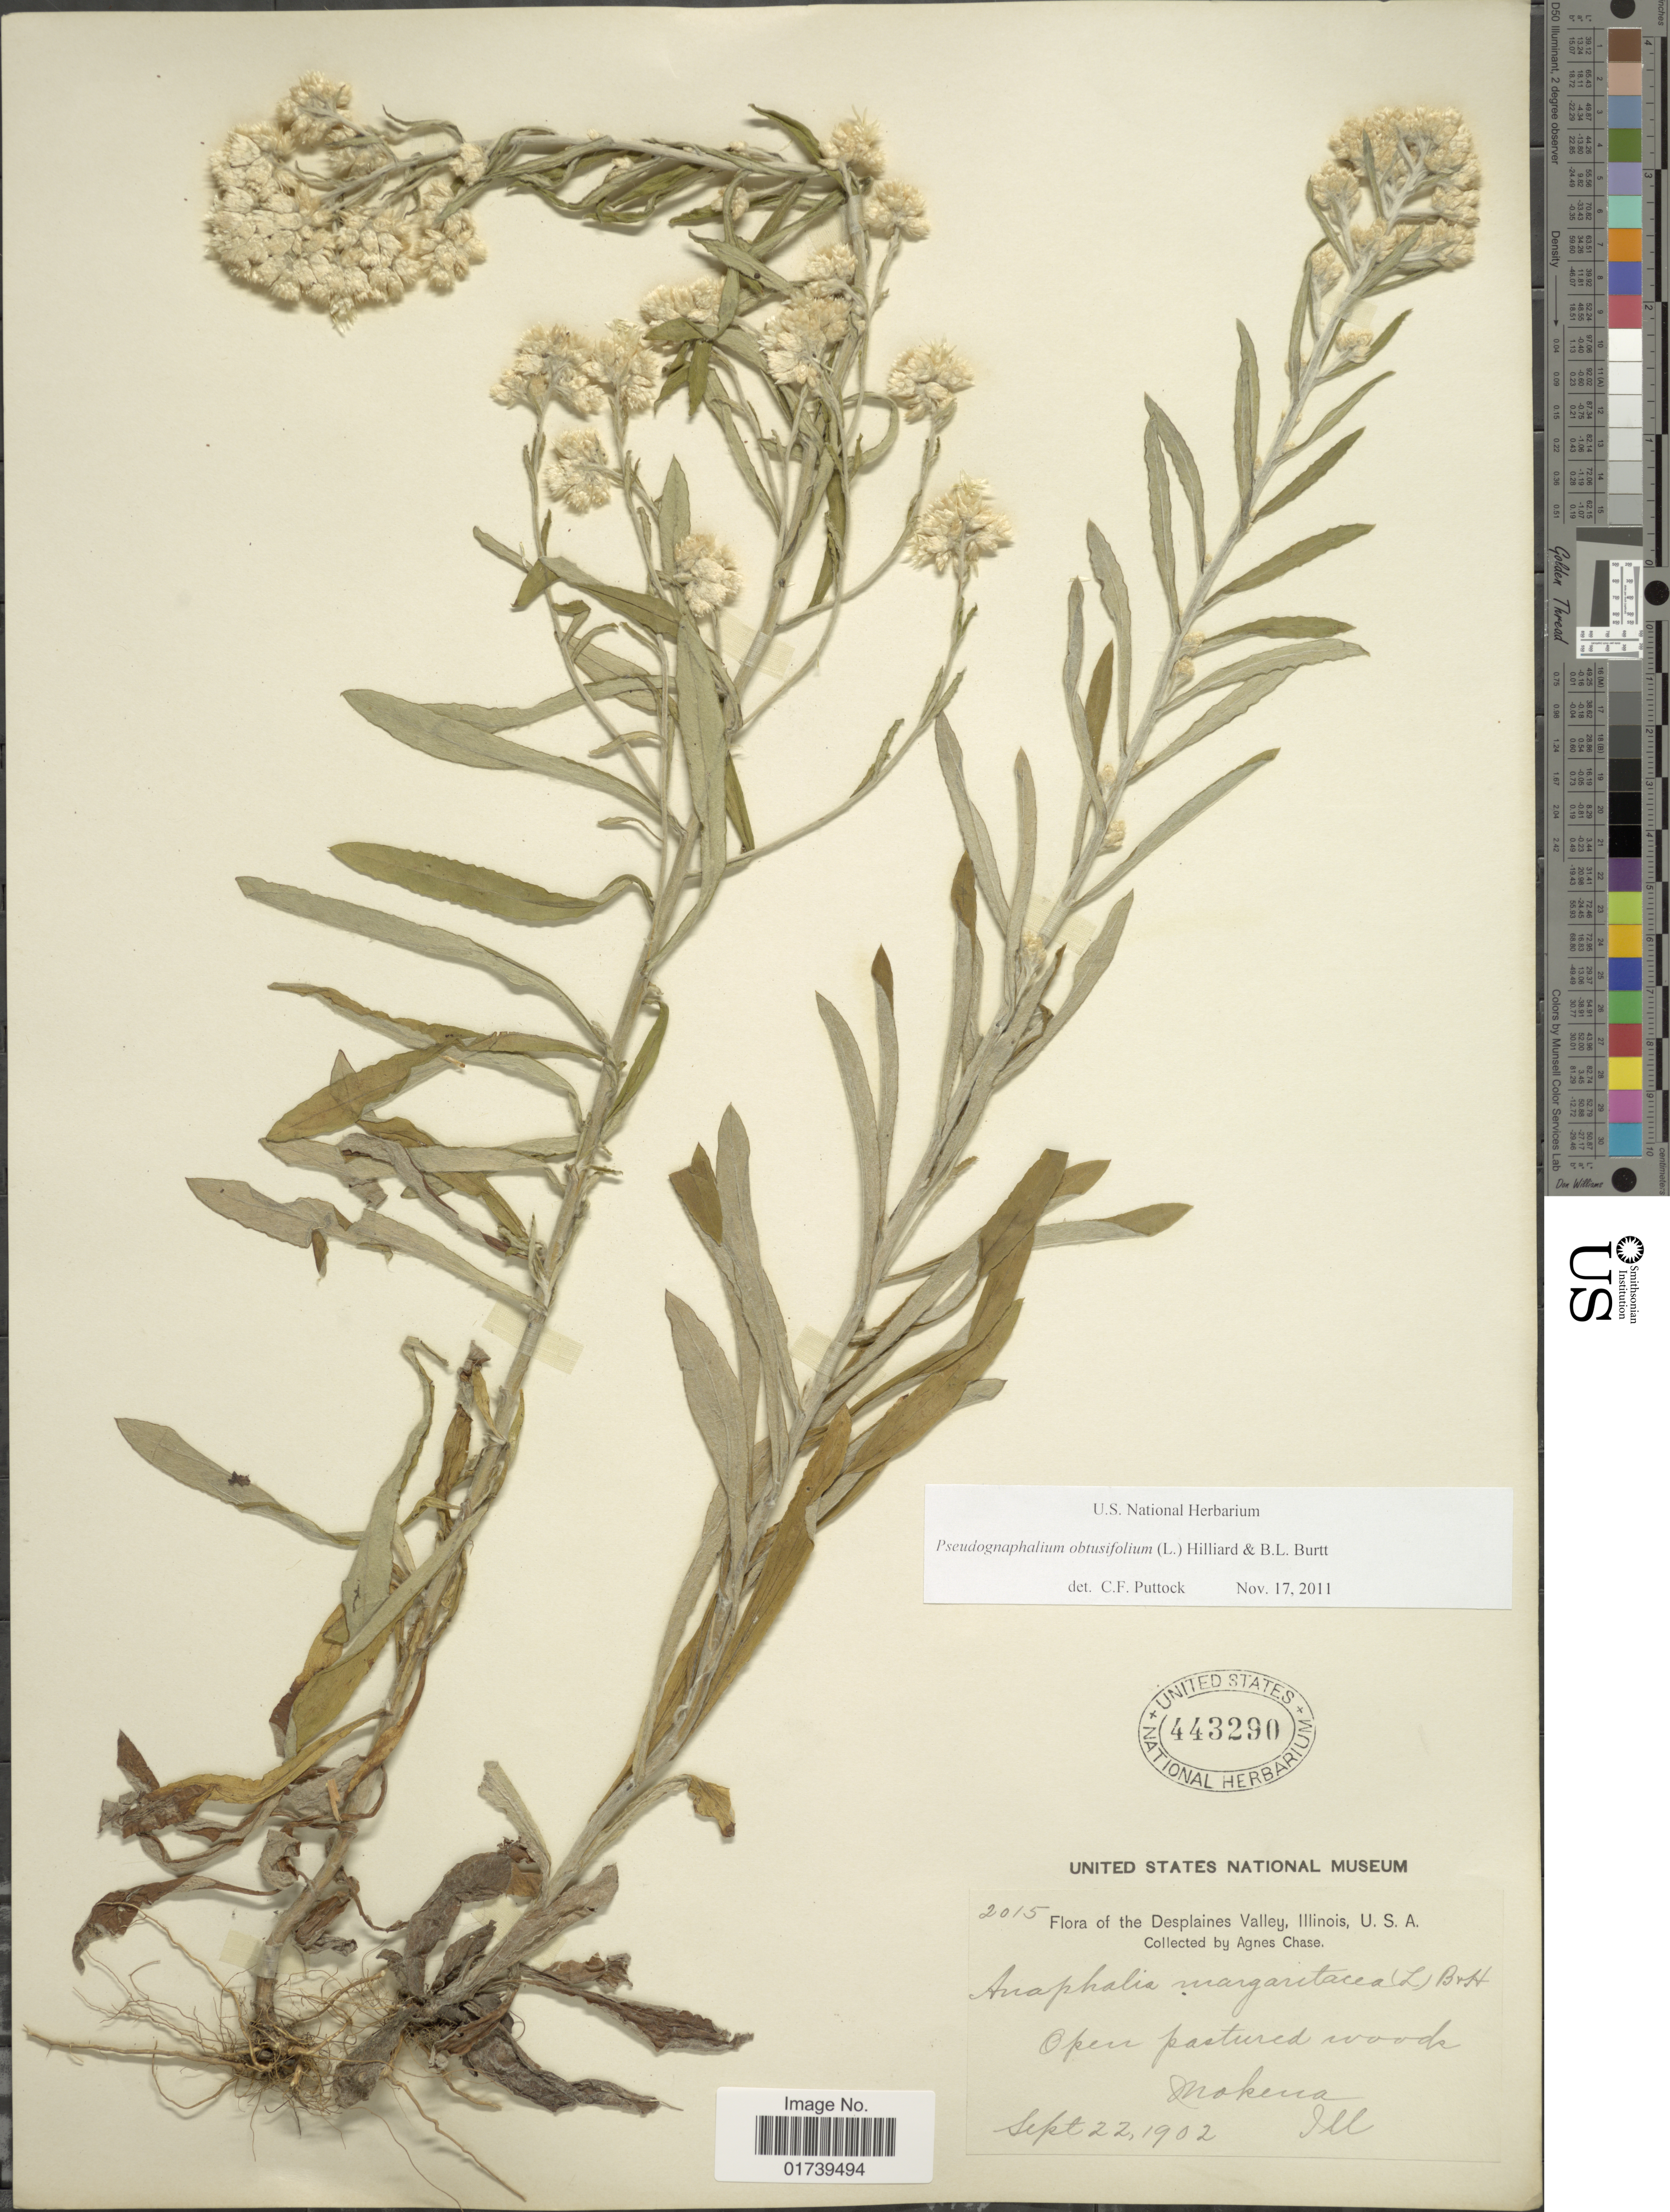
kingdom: Plantae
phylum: Tracheophyta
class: Magnoliopsida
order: Asterales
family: Asteraceae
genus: Pseudognaphalium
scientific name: Pseudognaphalium obtusifolium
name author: (L.) Hilliard & B.L. Burtt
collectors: A. Chase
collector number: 2015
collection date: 1902-09-22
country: United States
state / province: Illinois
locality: Desplaines Valley, Mokena Ill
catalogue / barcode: US 443290